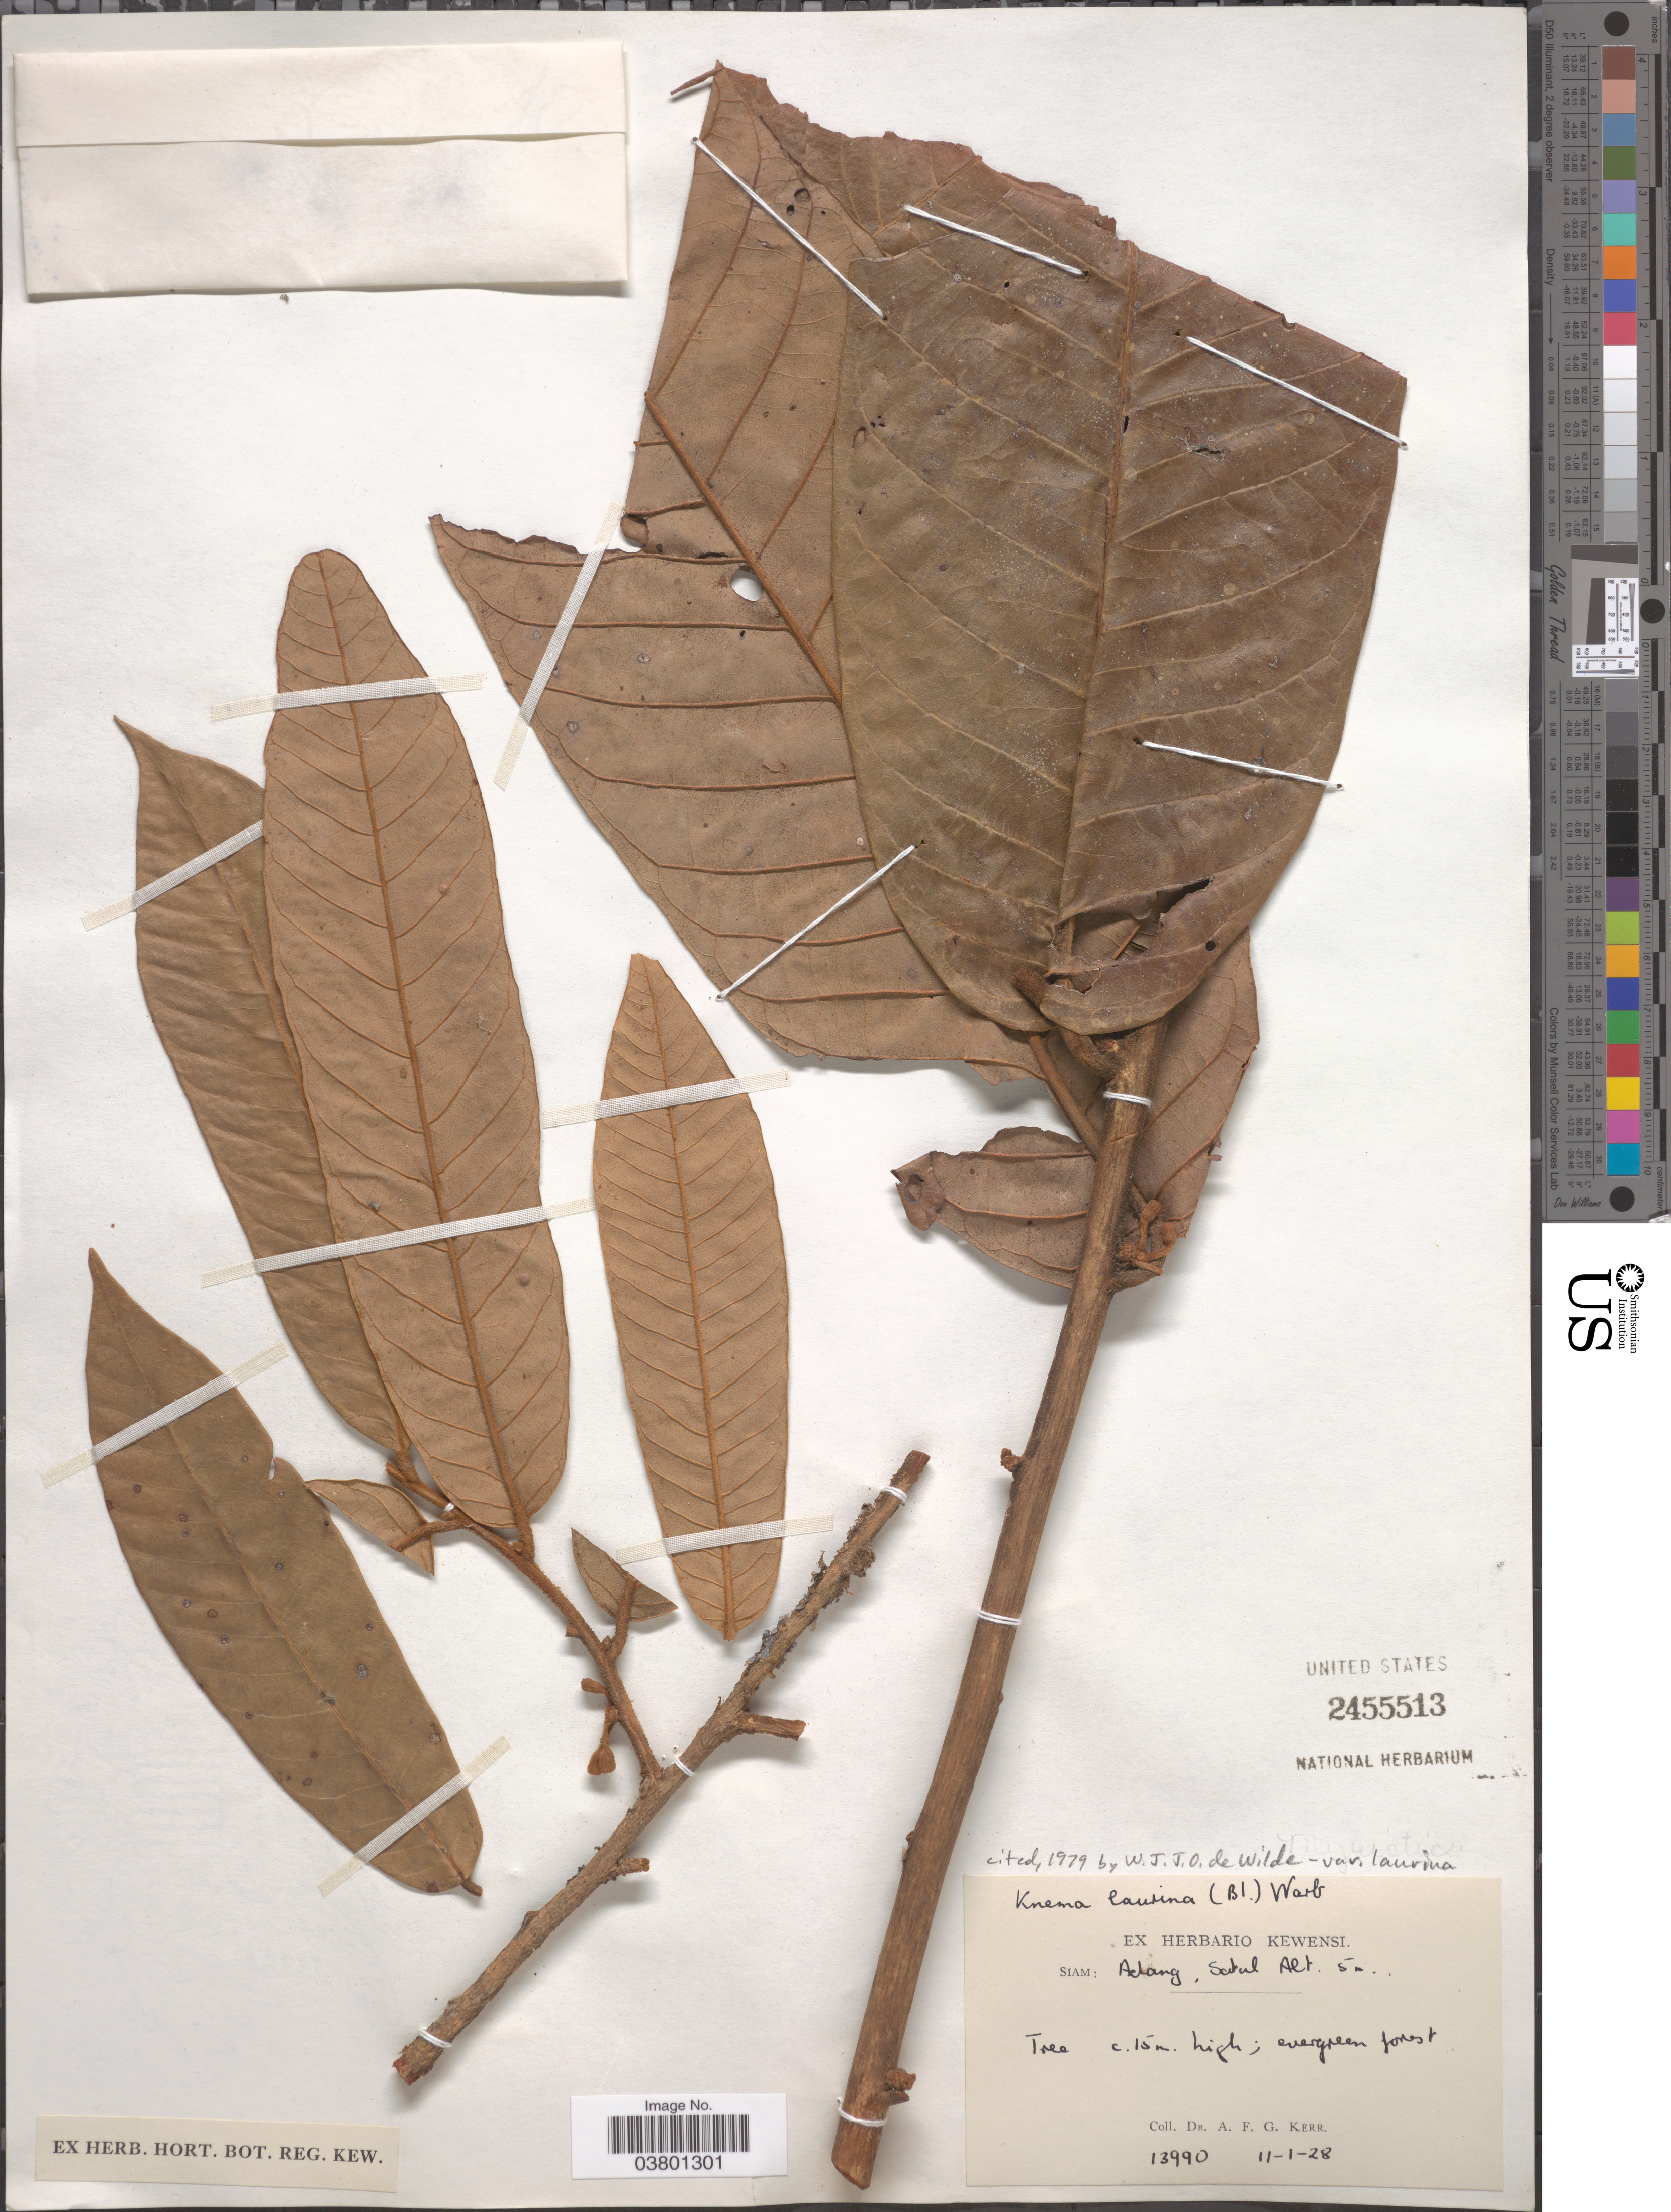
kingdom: Plantae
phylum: Tracheophyta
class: Magnoliopsida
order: Magnoliales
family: Myristicaceae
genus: Knema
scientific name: Knema laurina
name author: Warb.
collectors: A. F. G. Kerr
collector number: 13990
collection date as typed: Transcribed d/m/y: 11/1/28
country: Thailand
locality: Siam: Adang, Satal.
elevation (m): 5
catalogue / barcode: US 2455513